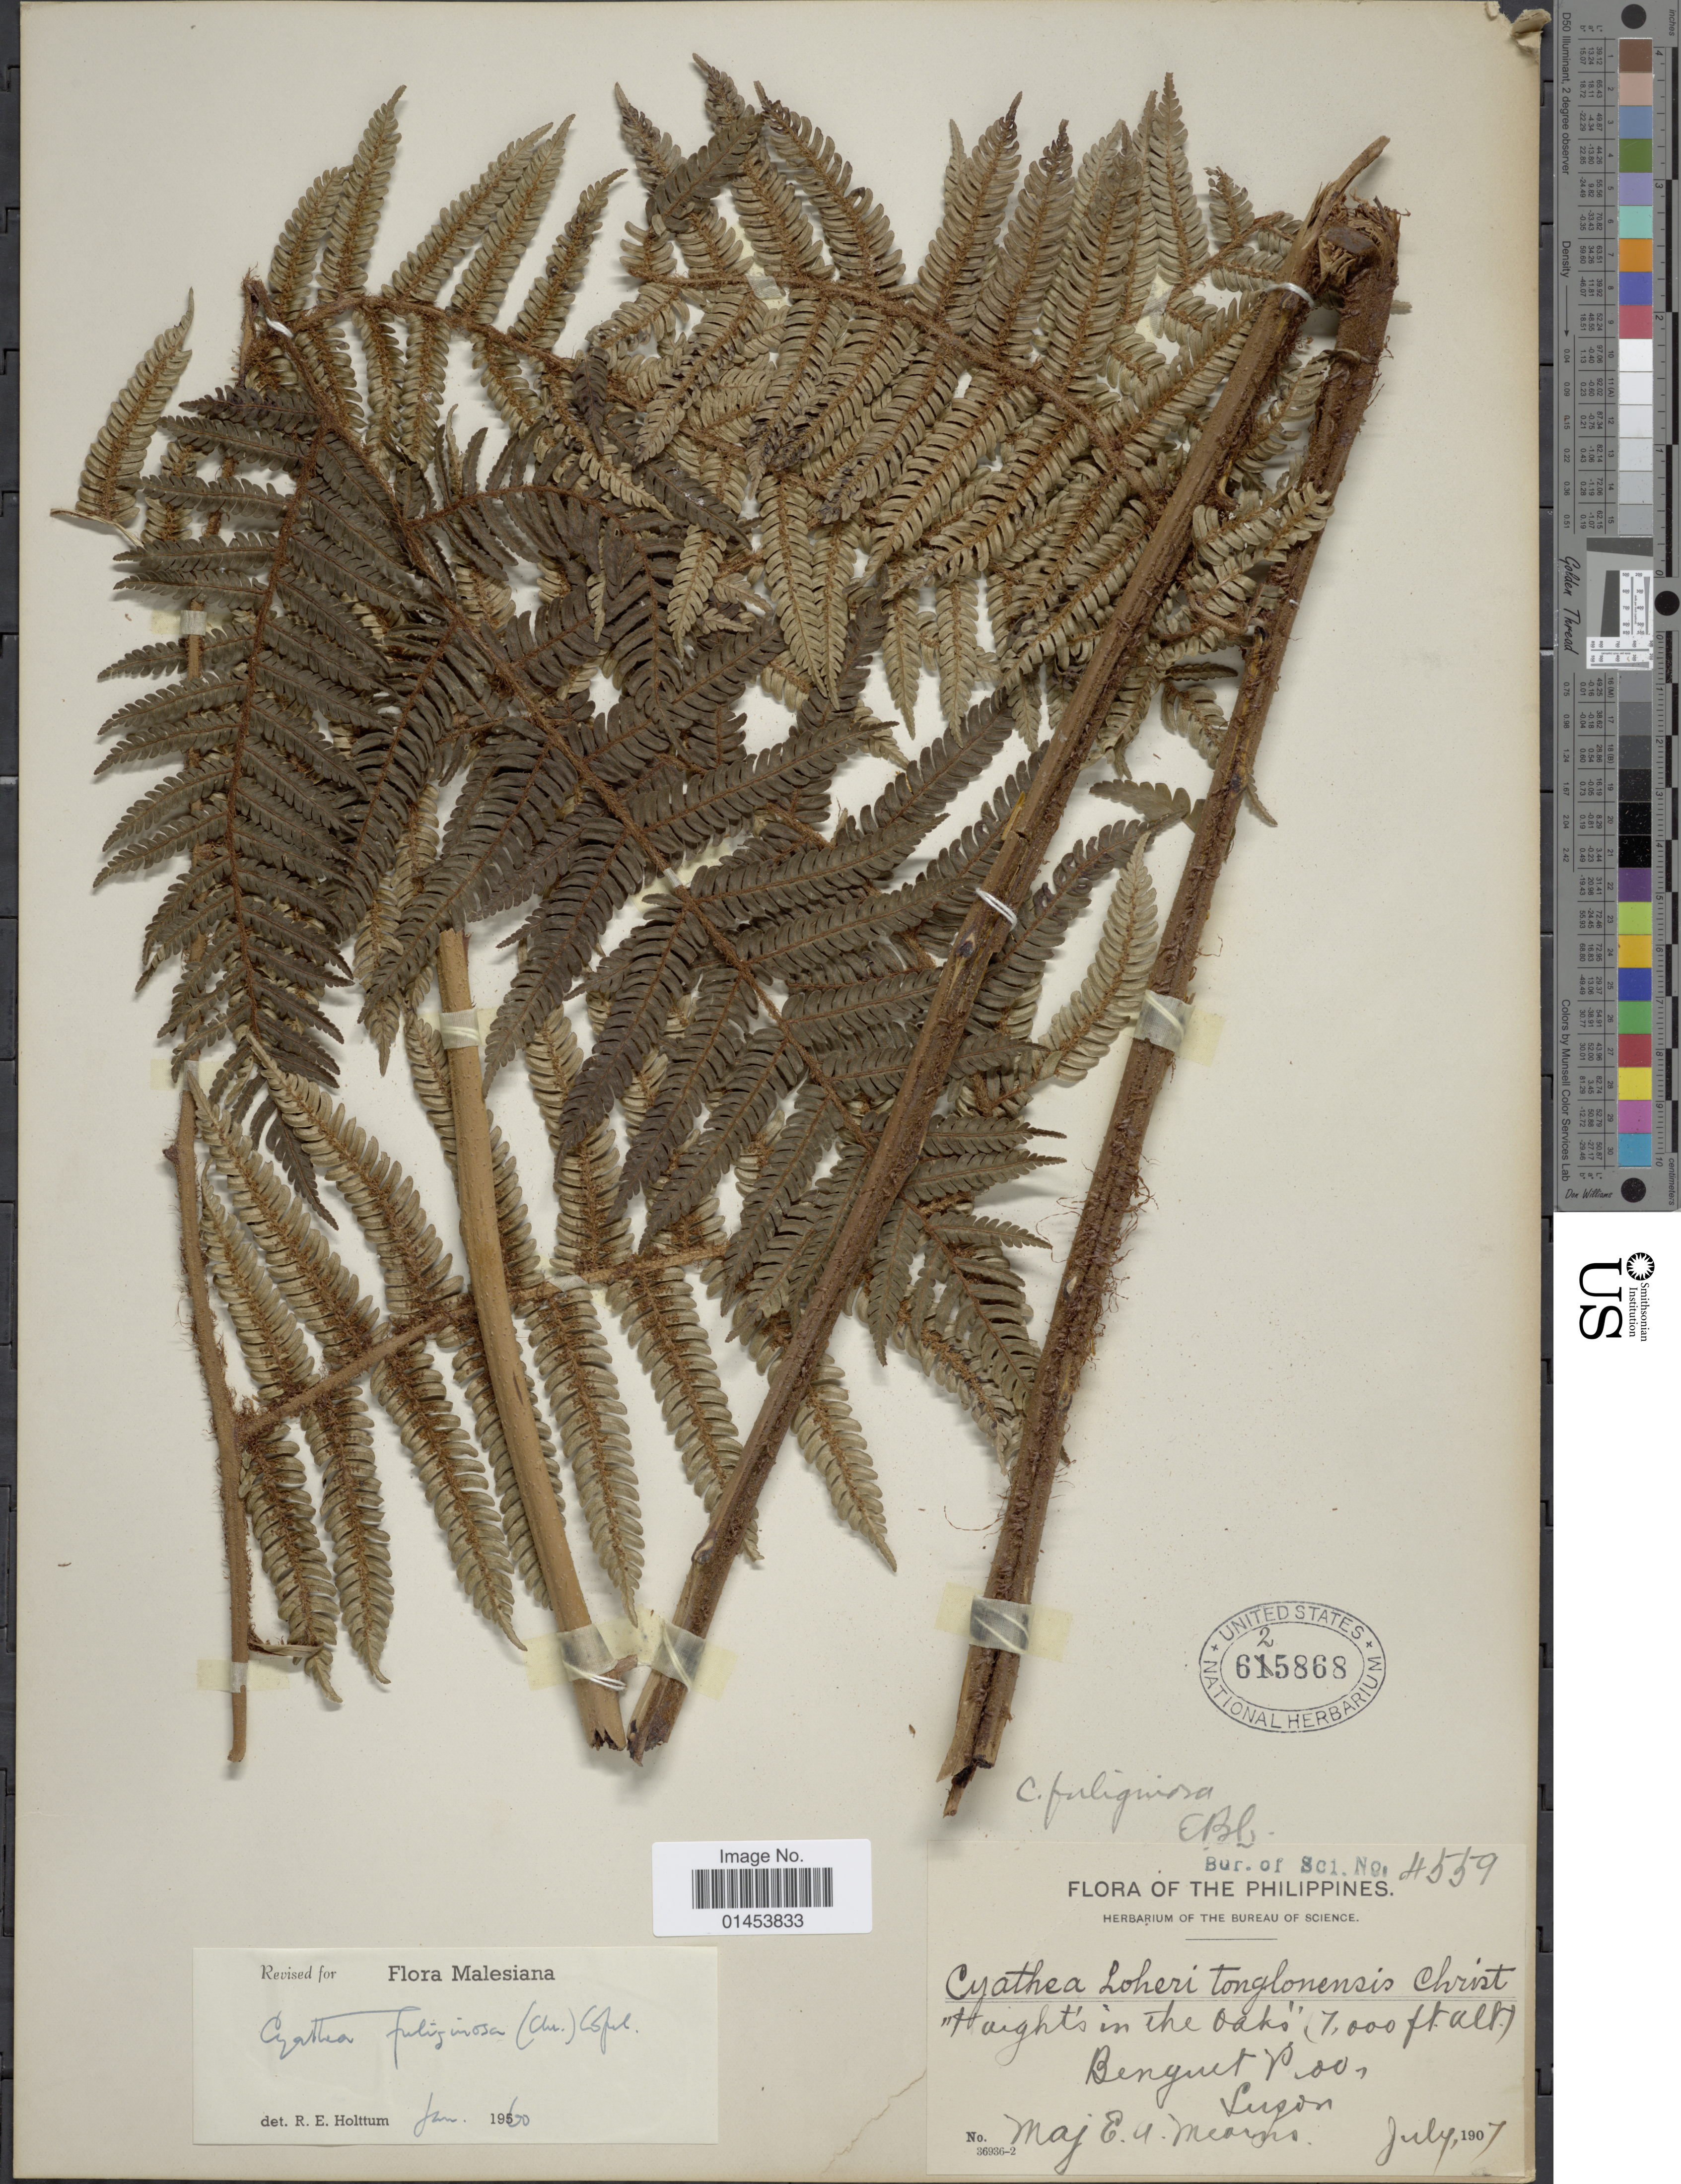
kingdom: Plantae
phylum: Tracheophyta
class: Polypodiopsida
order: Cyatheales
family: Cyatheaceae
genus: Cyathea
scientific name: Cyathea fuliginosa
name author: (Christ) Copel.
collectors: E. A. Mearns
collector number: Bur. of Sci. No 4559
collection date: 1907-07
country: Philippines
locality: Haights in the Oaks, Benguet prov. Luzon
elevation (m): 2134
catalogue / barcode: US 625868